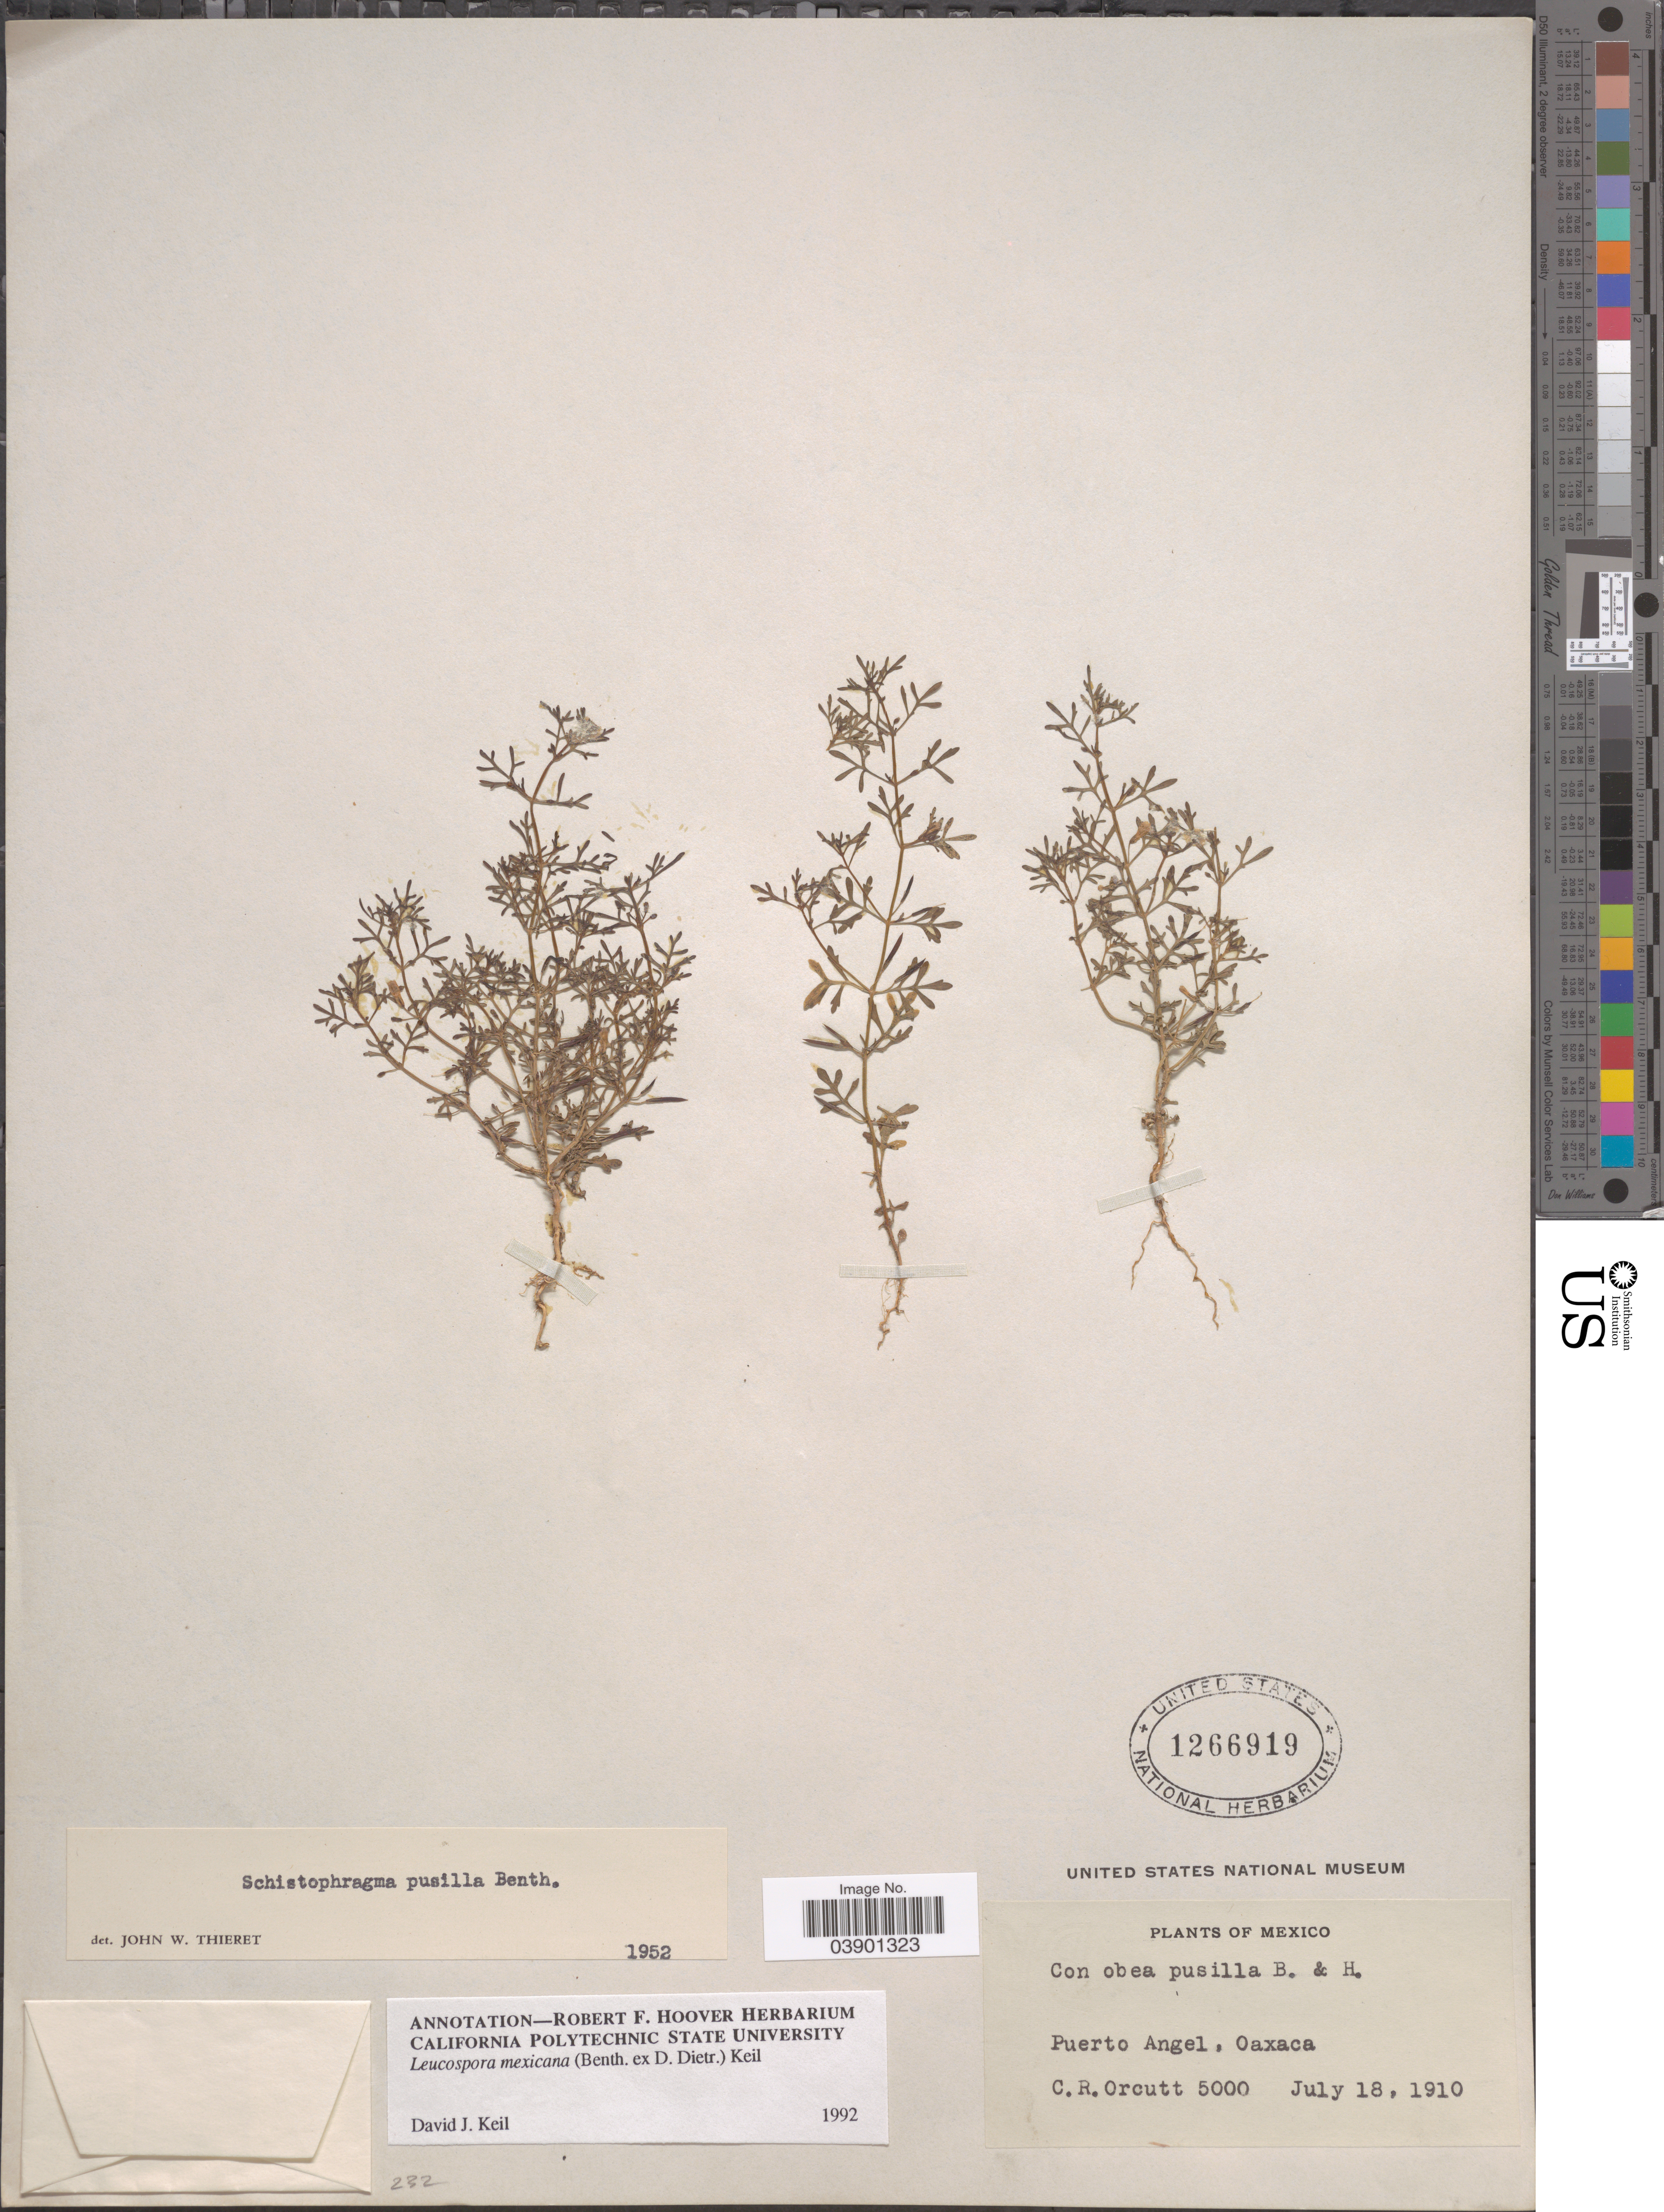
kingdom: Plantae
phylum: Tracheophyta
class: Magnoliopsida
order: Lamiales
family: Plantaginaceae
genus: Schistophragma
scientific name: Schistophragma pusillum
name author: Benth.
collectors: C. R. Orcutt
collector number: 5000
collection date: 1910-07-18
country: Mexico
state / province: Oaxaca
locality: Puerto Angel.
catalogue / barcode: US 1266919